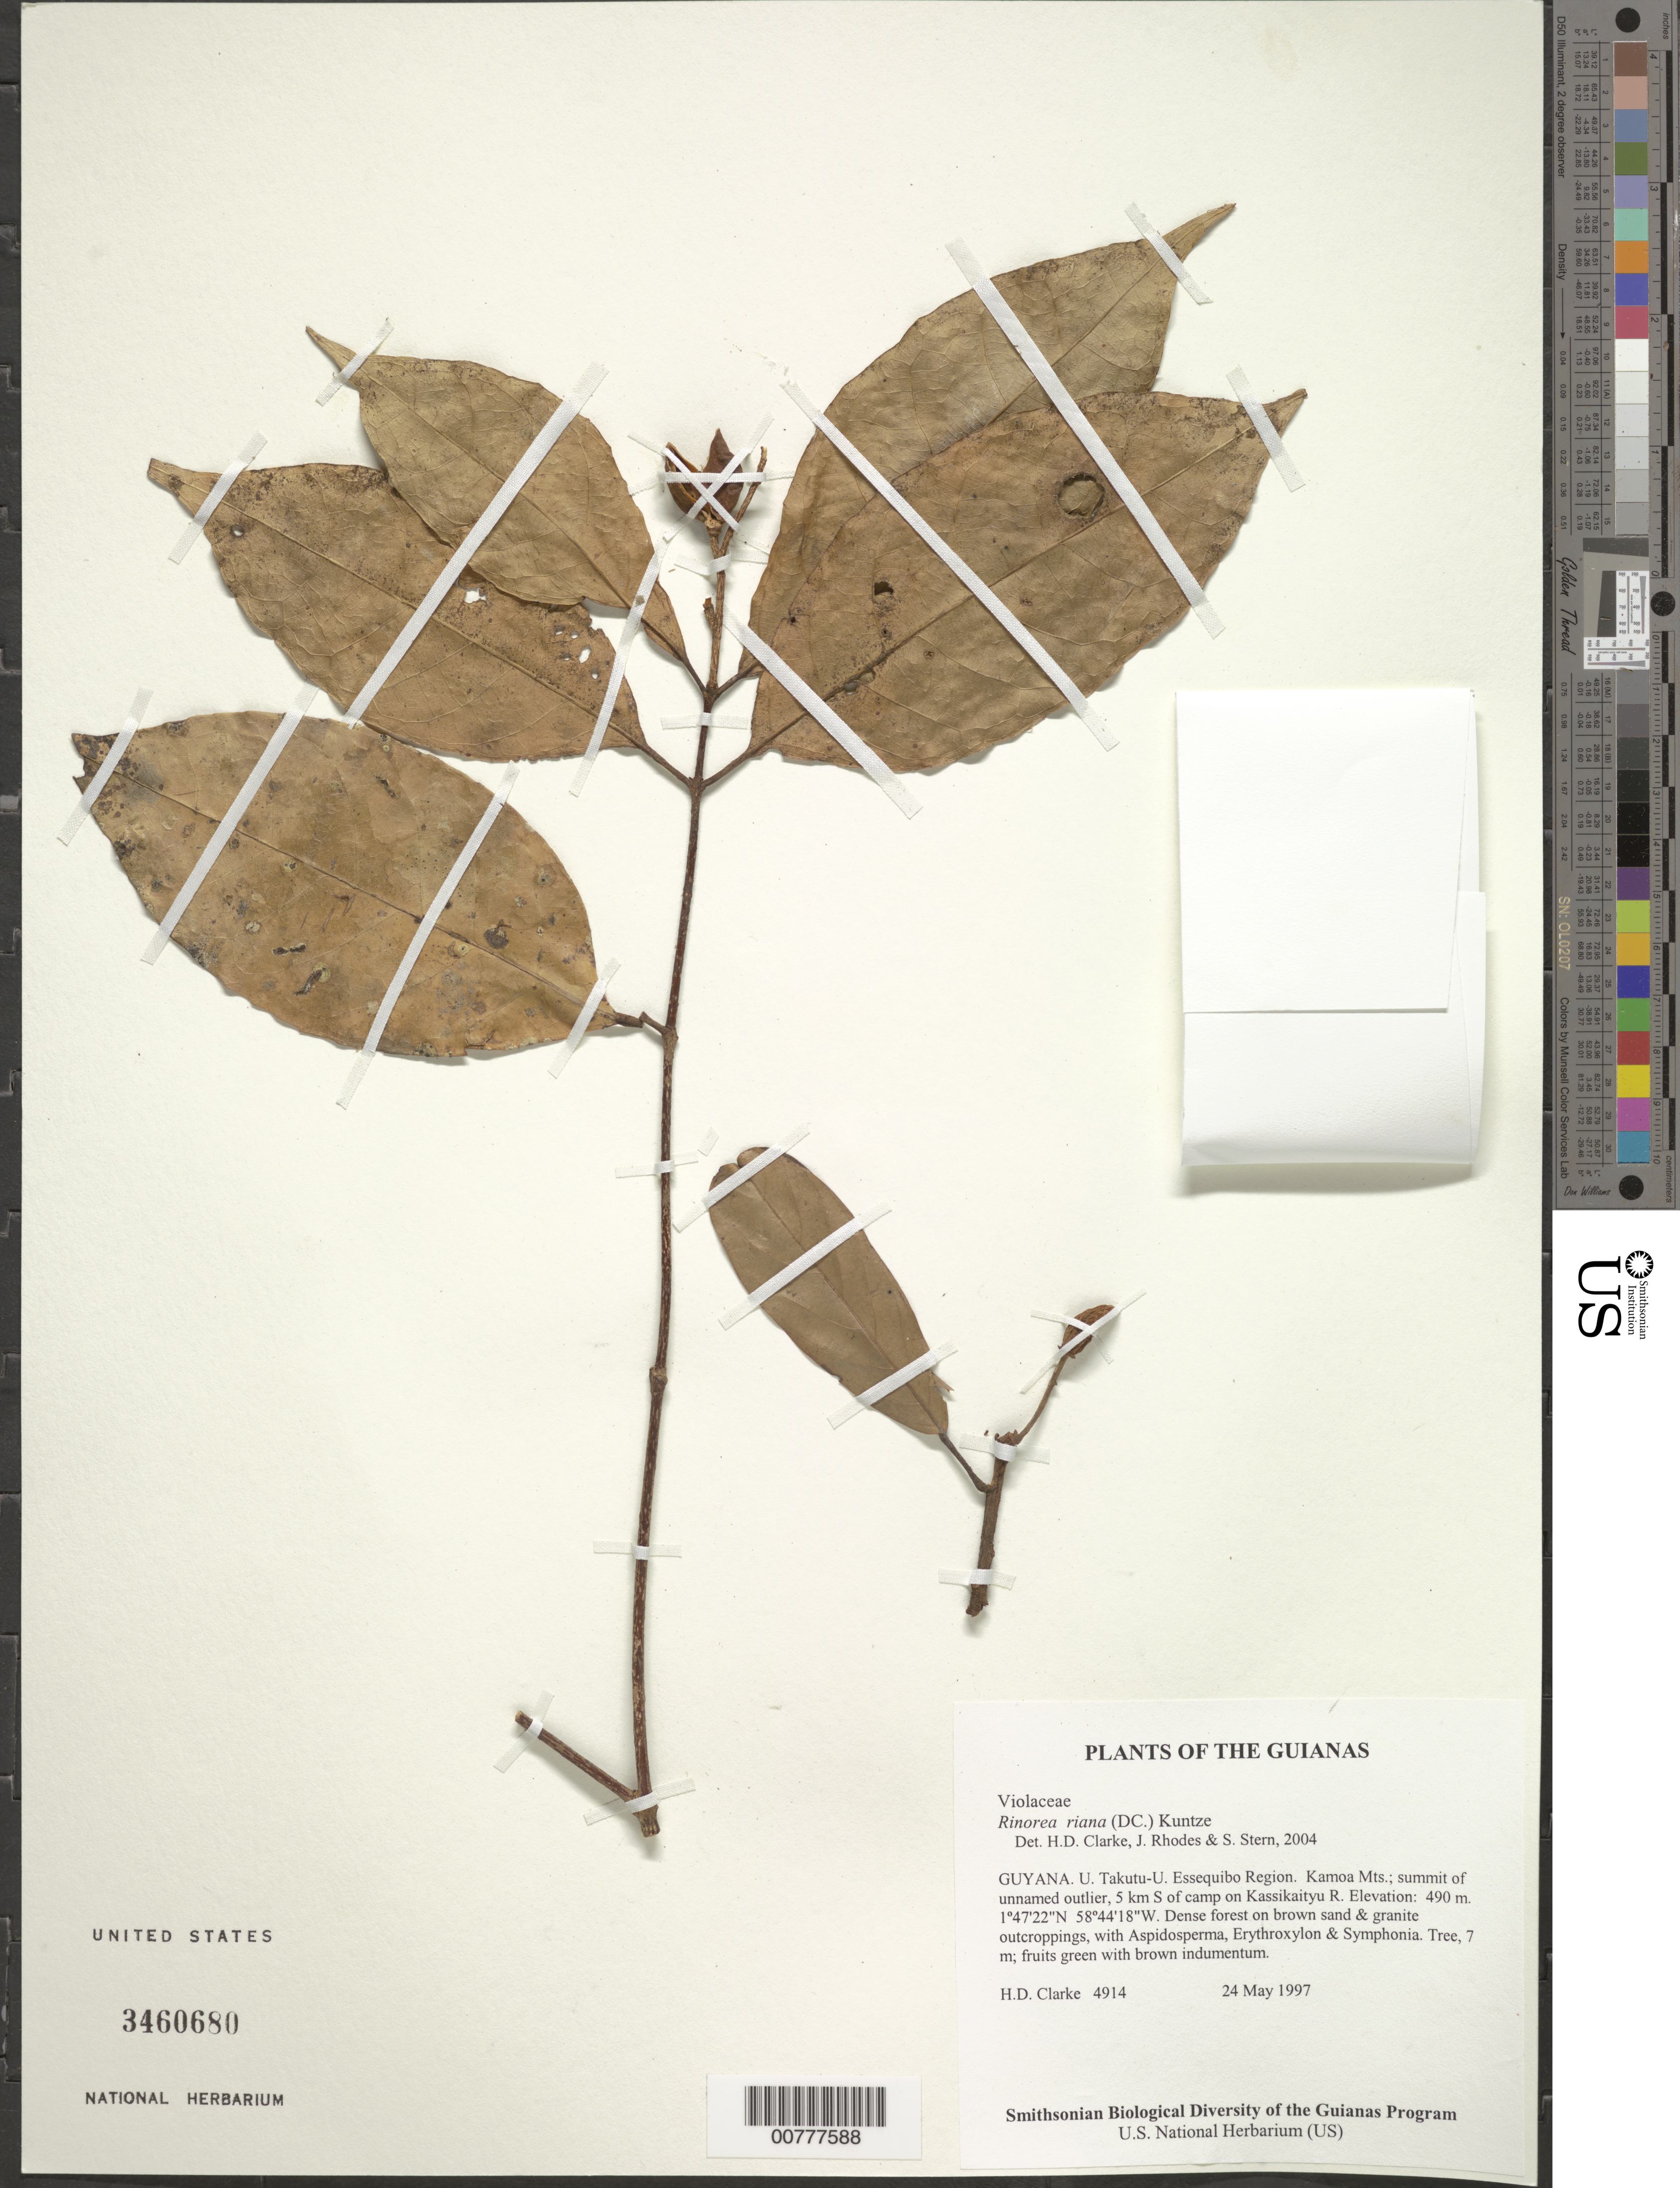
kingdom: Plantae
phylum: Tracheophyta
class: Magnoliopsida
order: Malpighiales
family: Violaceae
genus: Rinorea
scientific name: Rinorea riana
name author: Kuntze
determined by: Clarke, H. D.; Rhodes, J.; Stern, S. R.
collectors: H. D. Clarke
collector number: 4914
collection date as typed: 24 May 1997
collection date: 1997-05-24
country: Guyana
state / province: U. Takutu-U. Essequibo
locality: Kamoa Mts.; summit of unnamed outlier, 5 km S of camp on Kassikaityu R.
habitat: Dense forest on brown sand & granite outcroppings, with Aspidosperma, Erythroxylum & Symphonia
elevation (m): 490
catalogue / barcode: US 3460680